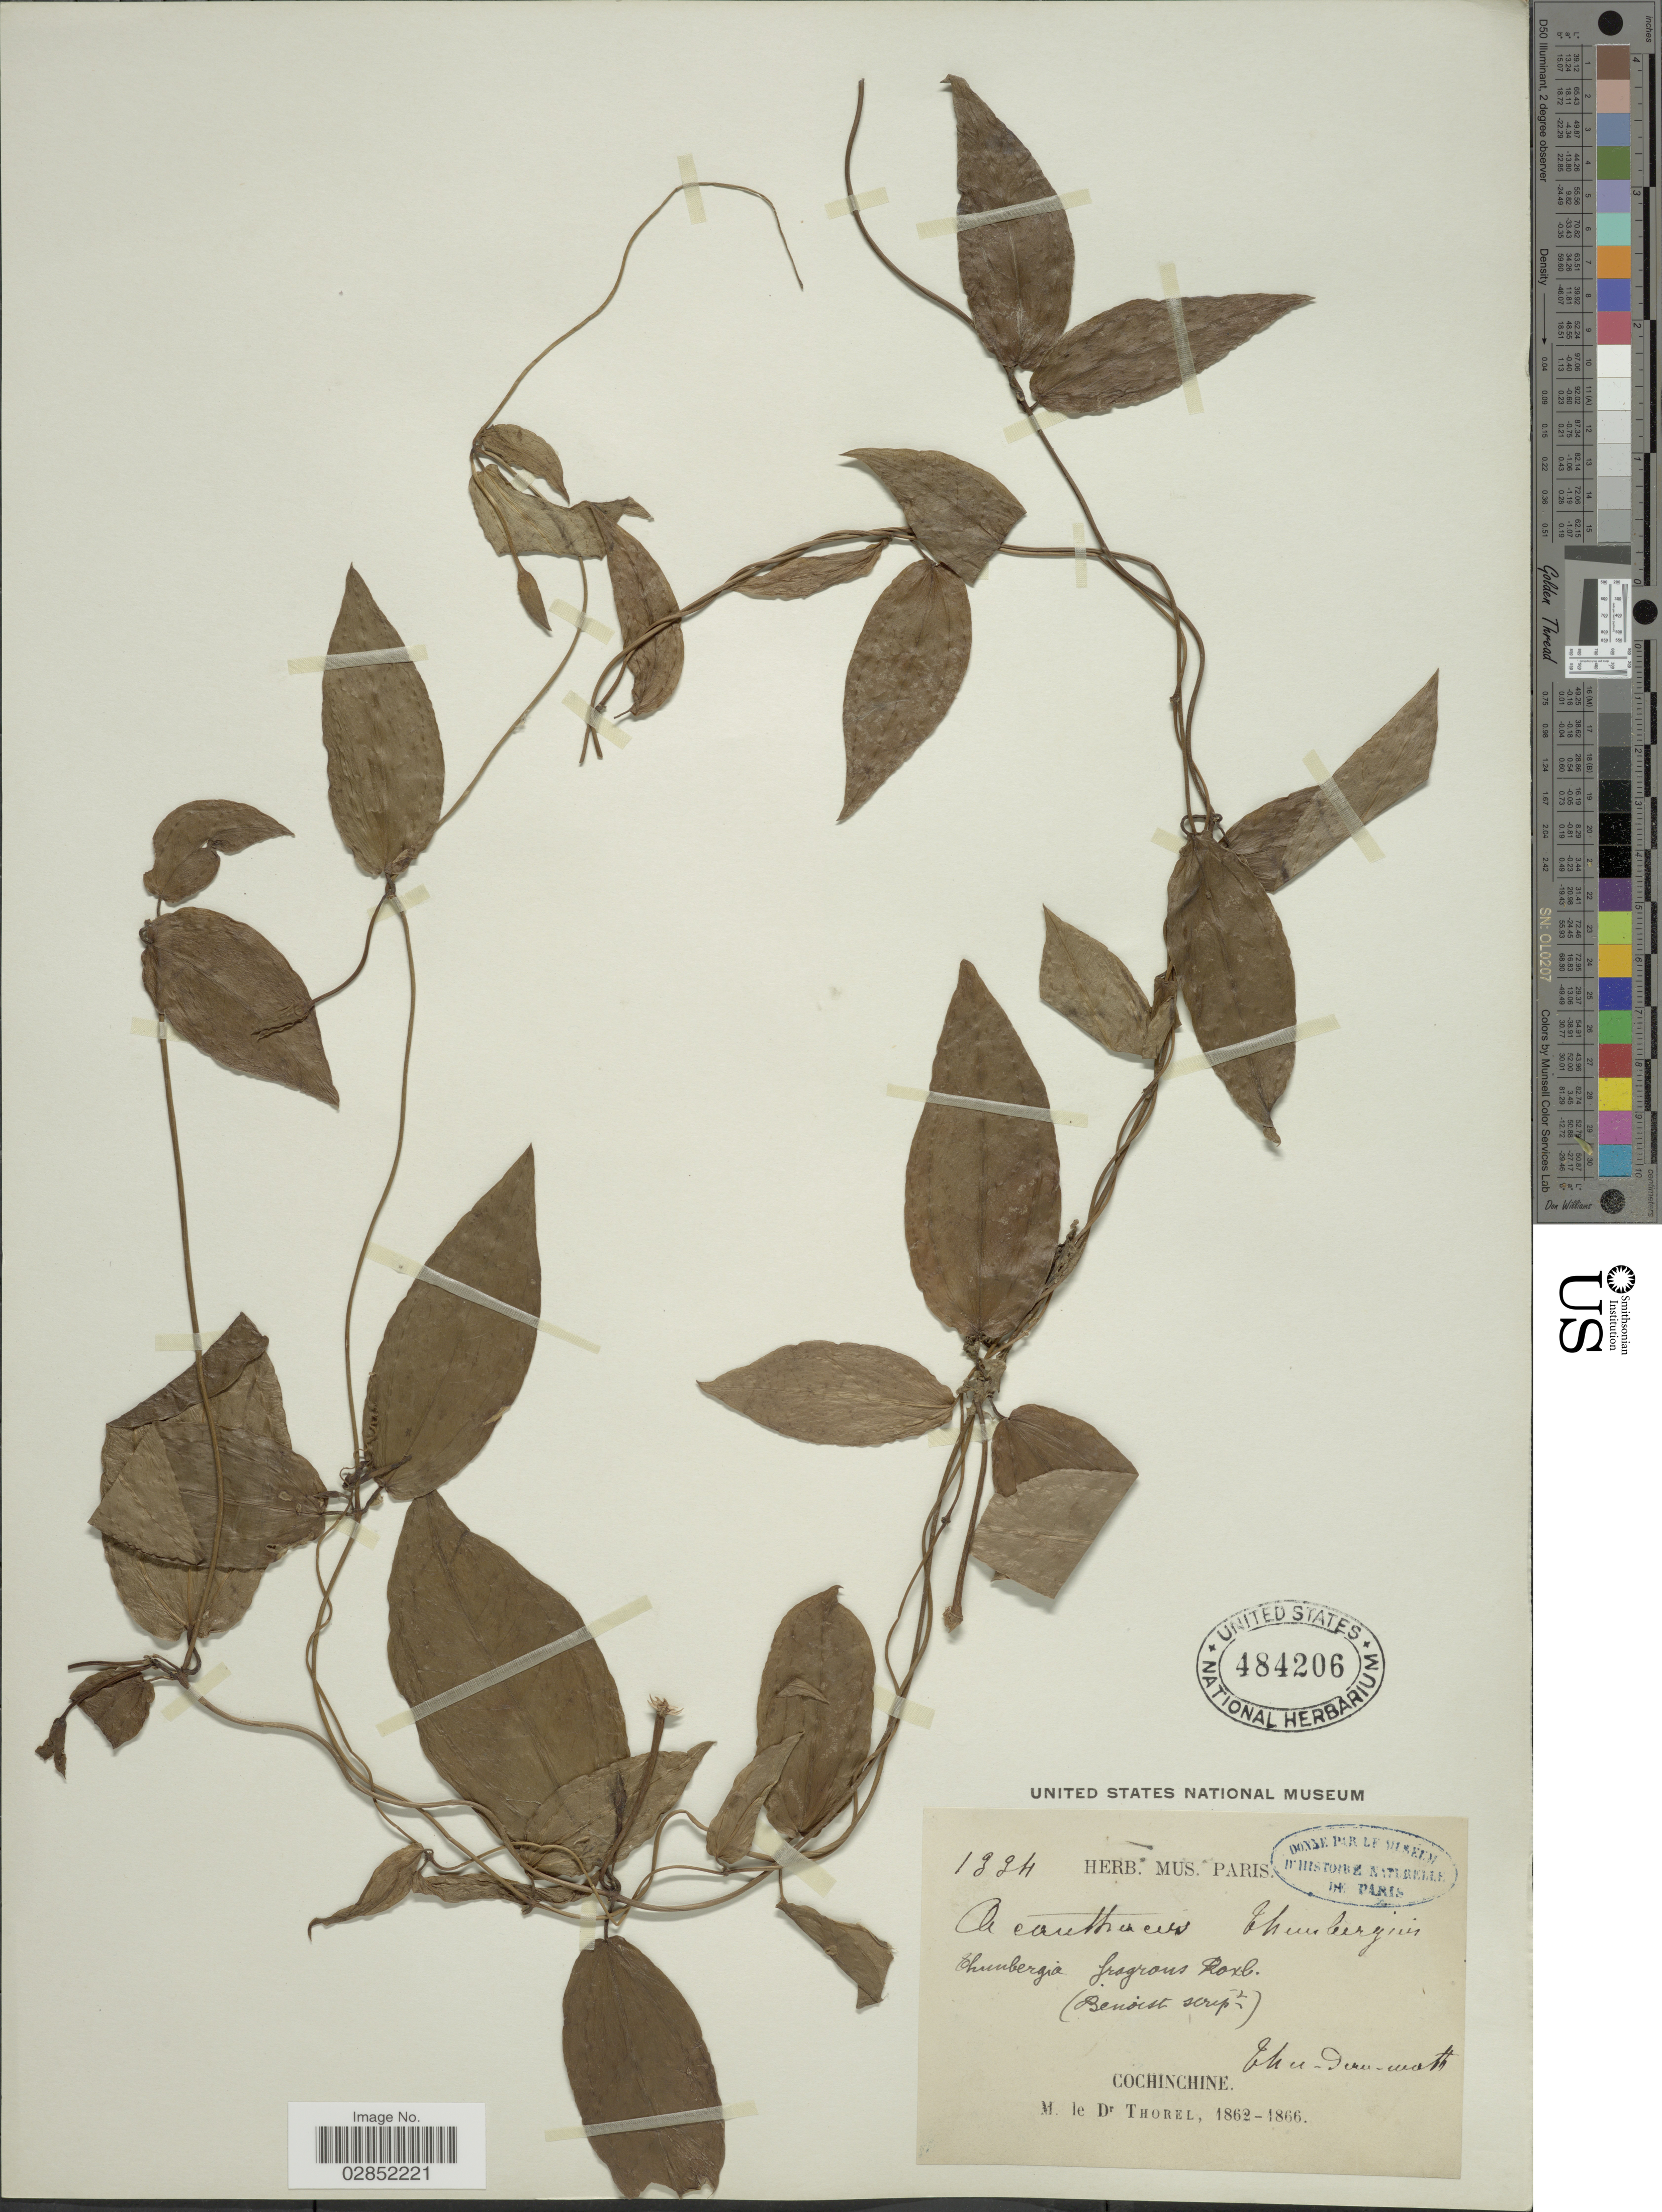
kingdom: Plantae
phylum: Tracheophyta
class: Magnoliopsida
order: Lamiales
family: Acanthaceae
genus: Thunbergia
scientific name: Thunbergia fragrans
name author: Roxb.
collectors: C. Thorel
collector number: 1334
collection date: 1862/1866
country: Vietnam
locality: Thu-Teru-watts [interpreted]. Cochinchine.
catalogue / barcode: US 484206